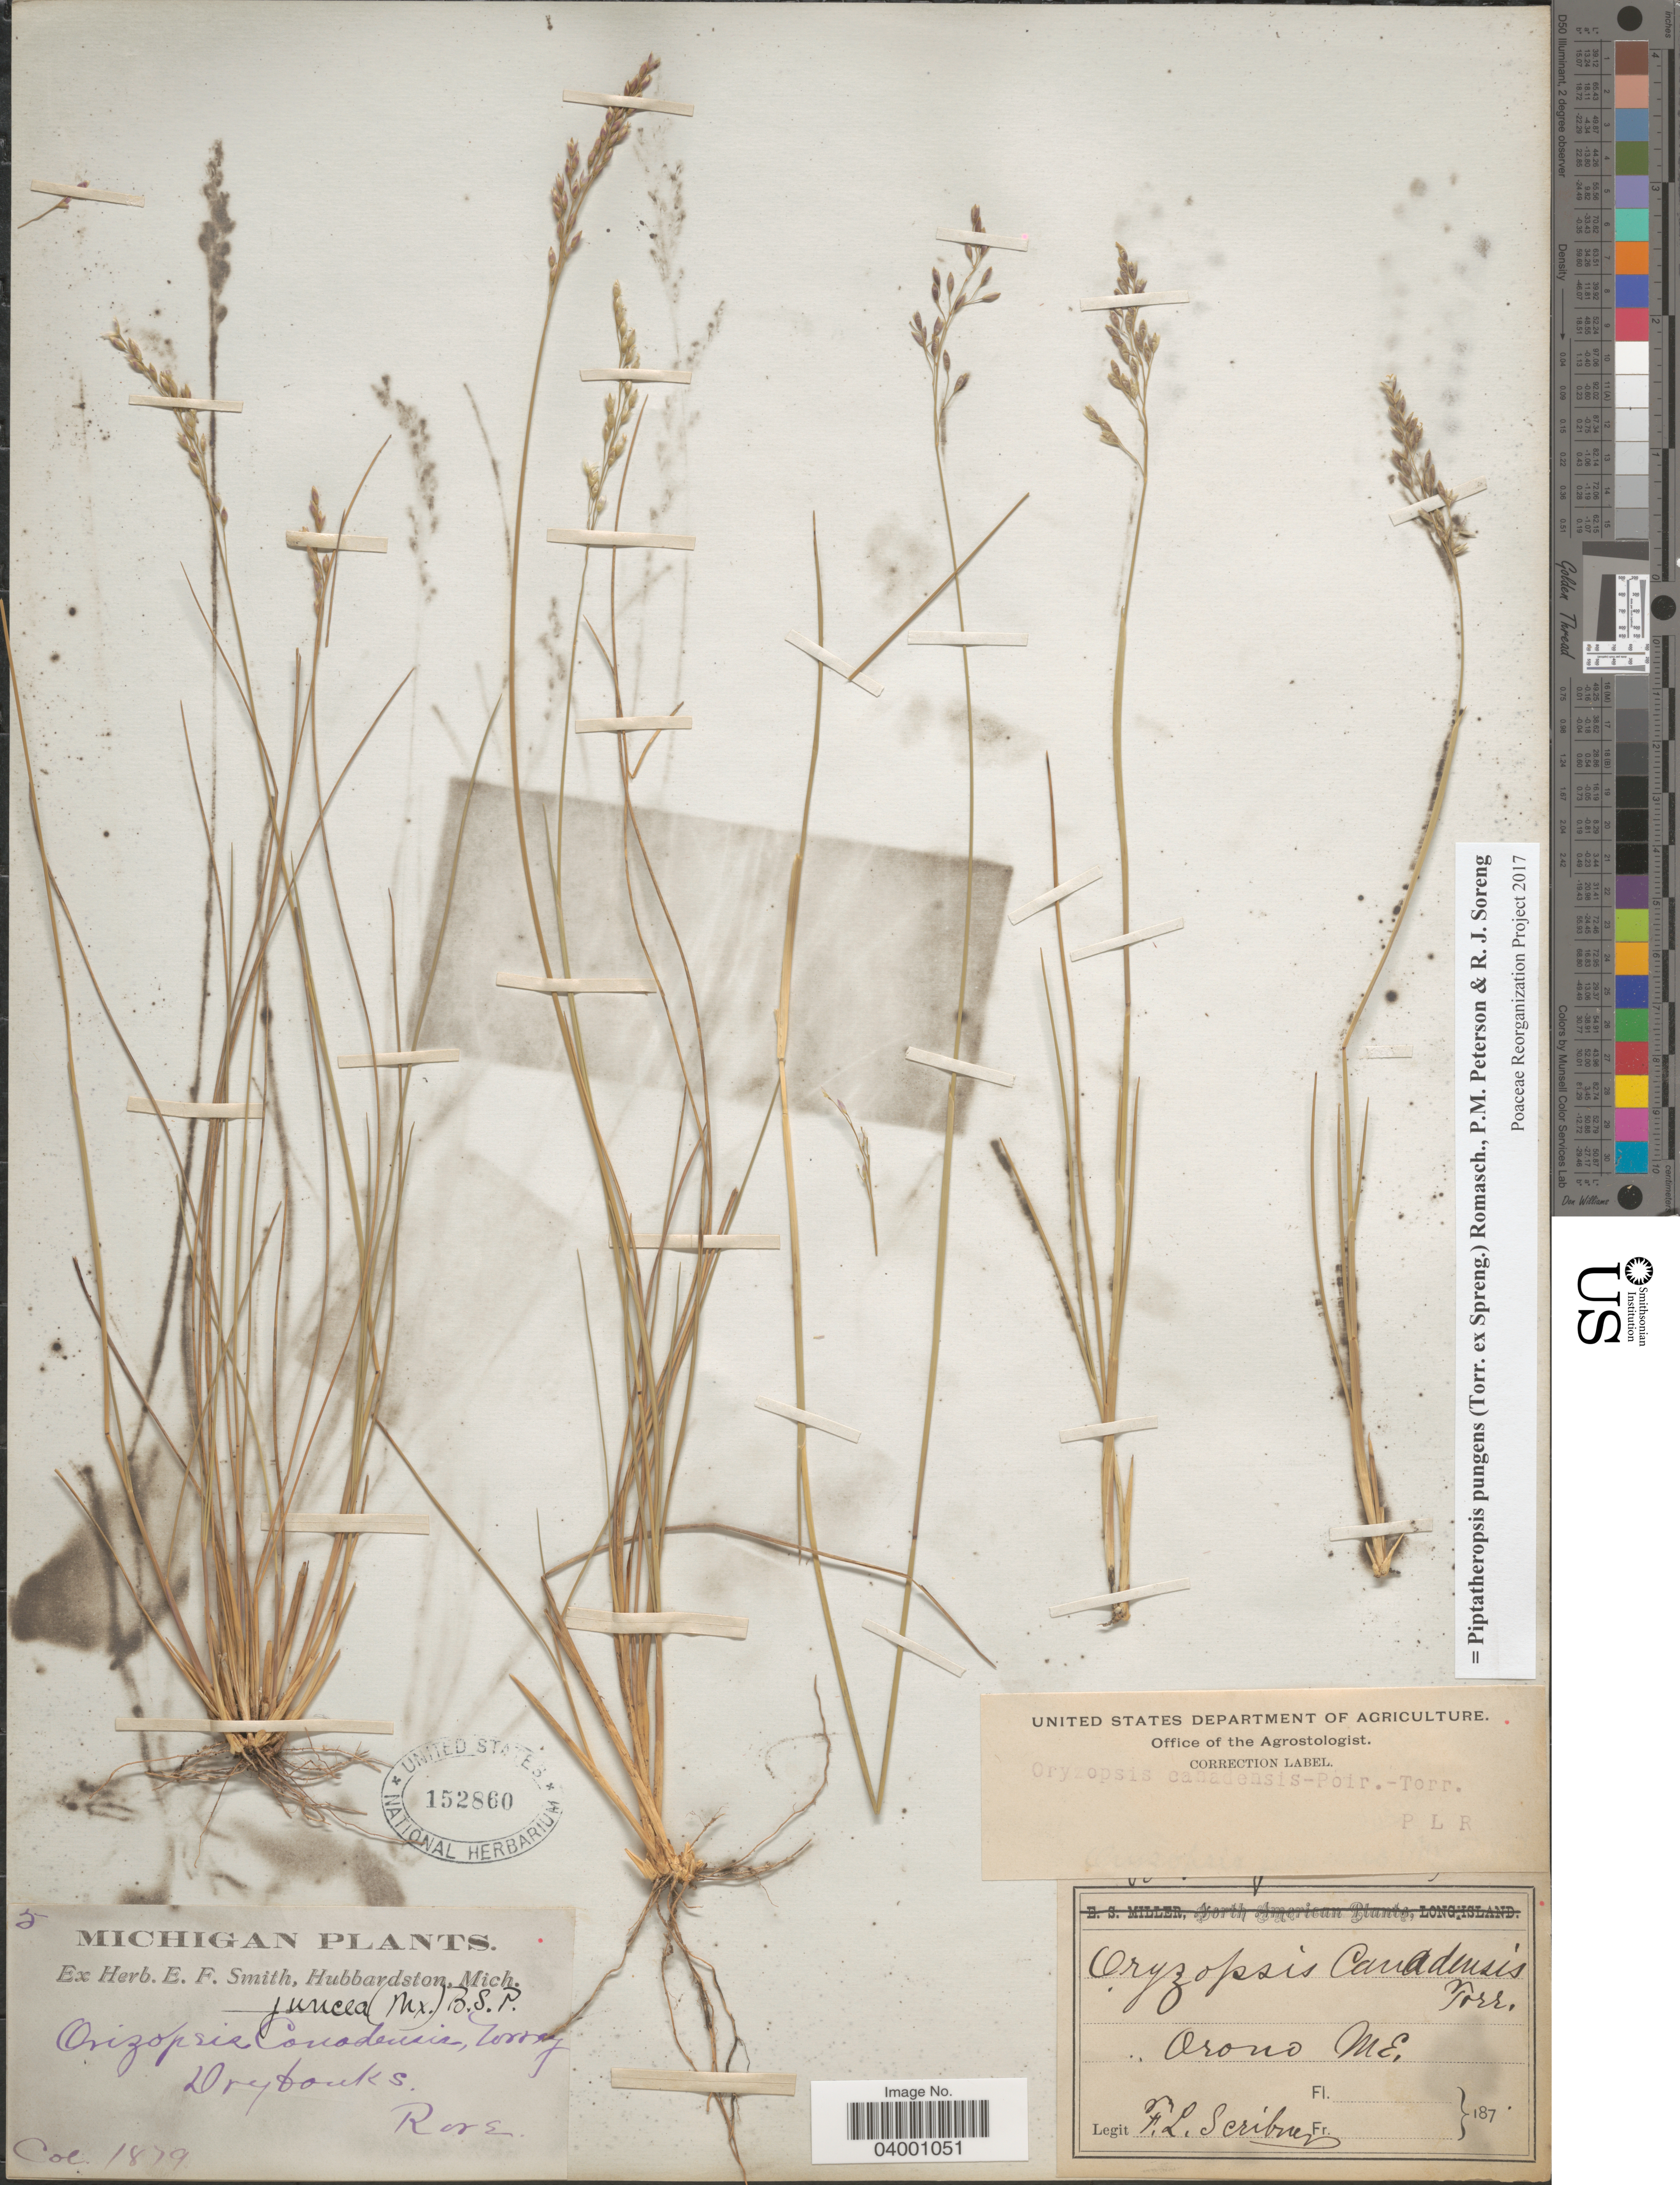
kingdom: Plantae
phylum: Tracheophyta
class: Liliopsida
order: Poales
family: Poaceae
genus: Piptatheropsis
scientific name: Piptatheropsis pungens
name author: (Torr. ex Spreng.) Romasch. et al.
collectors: F. L. Scribner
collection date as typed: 187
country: United States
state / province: Maine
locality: Orono.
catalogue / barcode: US 152860